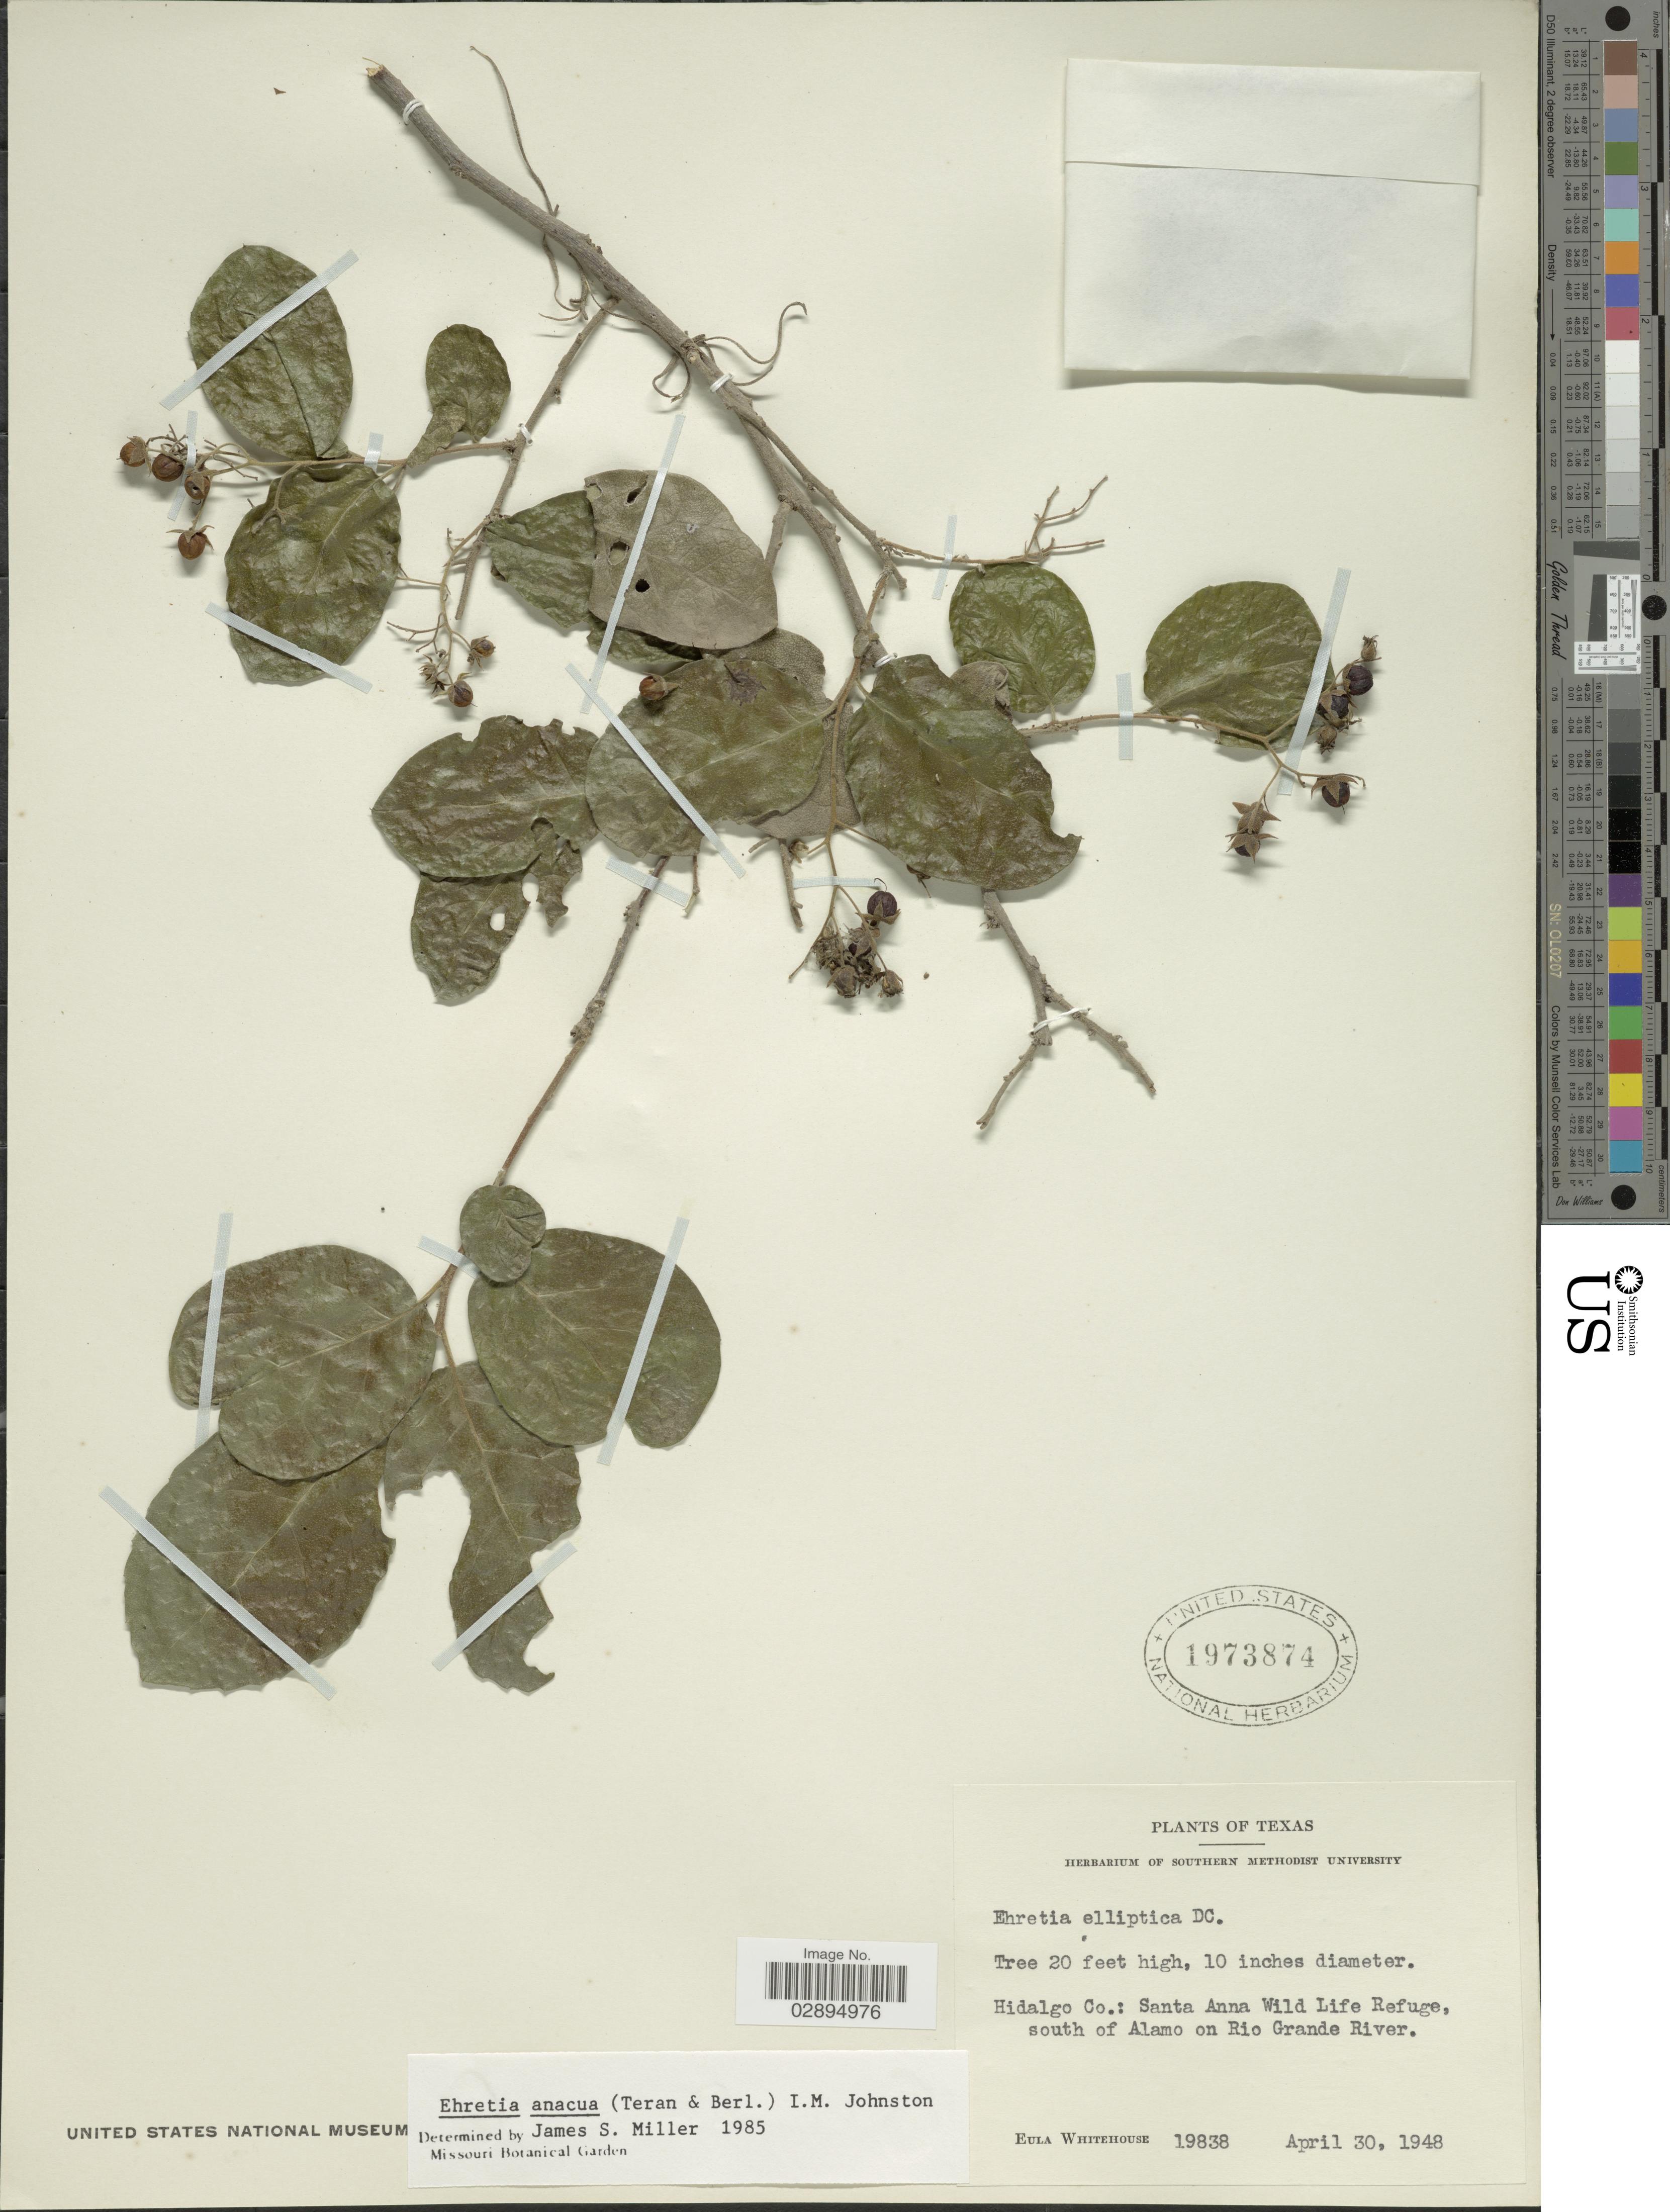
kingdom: Plantae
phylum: Tracheophyta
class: Magnoliopsida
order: Boraginales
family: Ehretiaceae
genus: Ehretia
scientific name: Ehretia anacua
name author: (Terán & Berland.) I.M. Johnst.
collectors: E. Whitehouse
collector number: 19838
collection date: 1948-04-30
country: United States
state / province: Texas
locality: Hidalgo Co.: Santa Ana Wild Life Refuge, south of Alamo on Rio Grande River.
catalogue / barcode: US 1973874